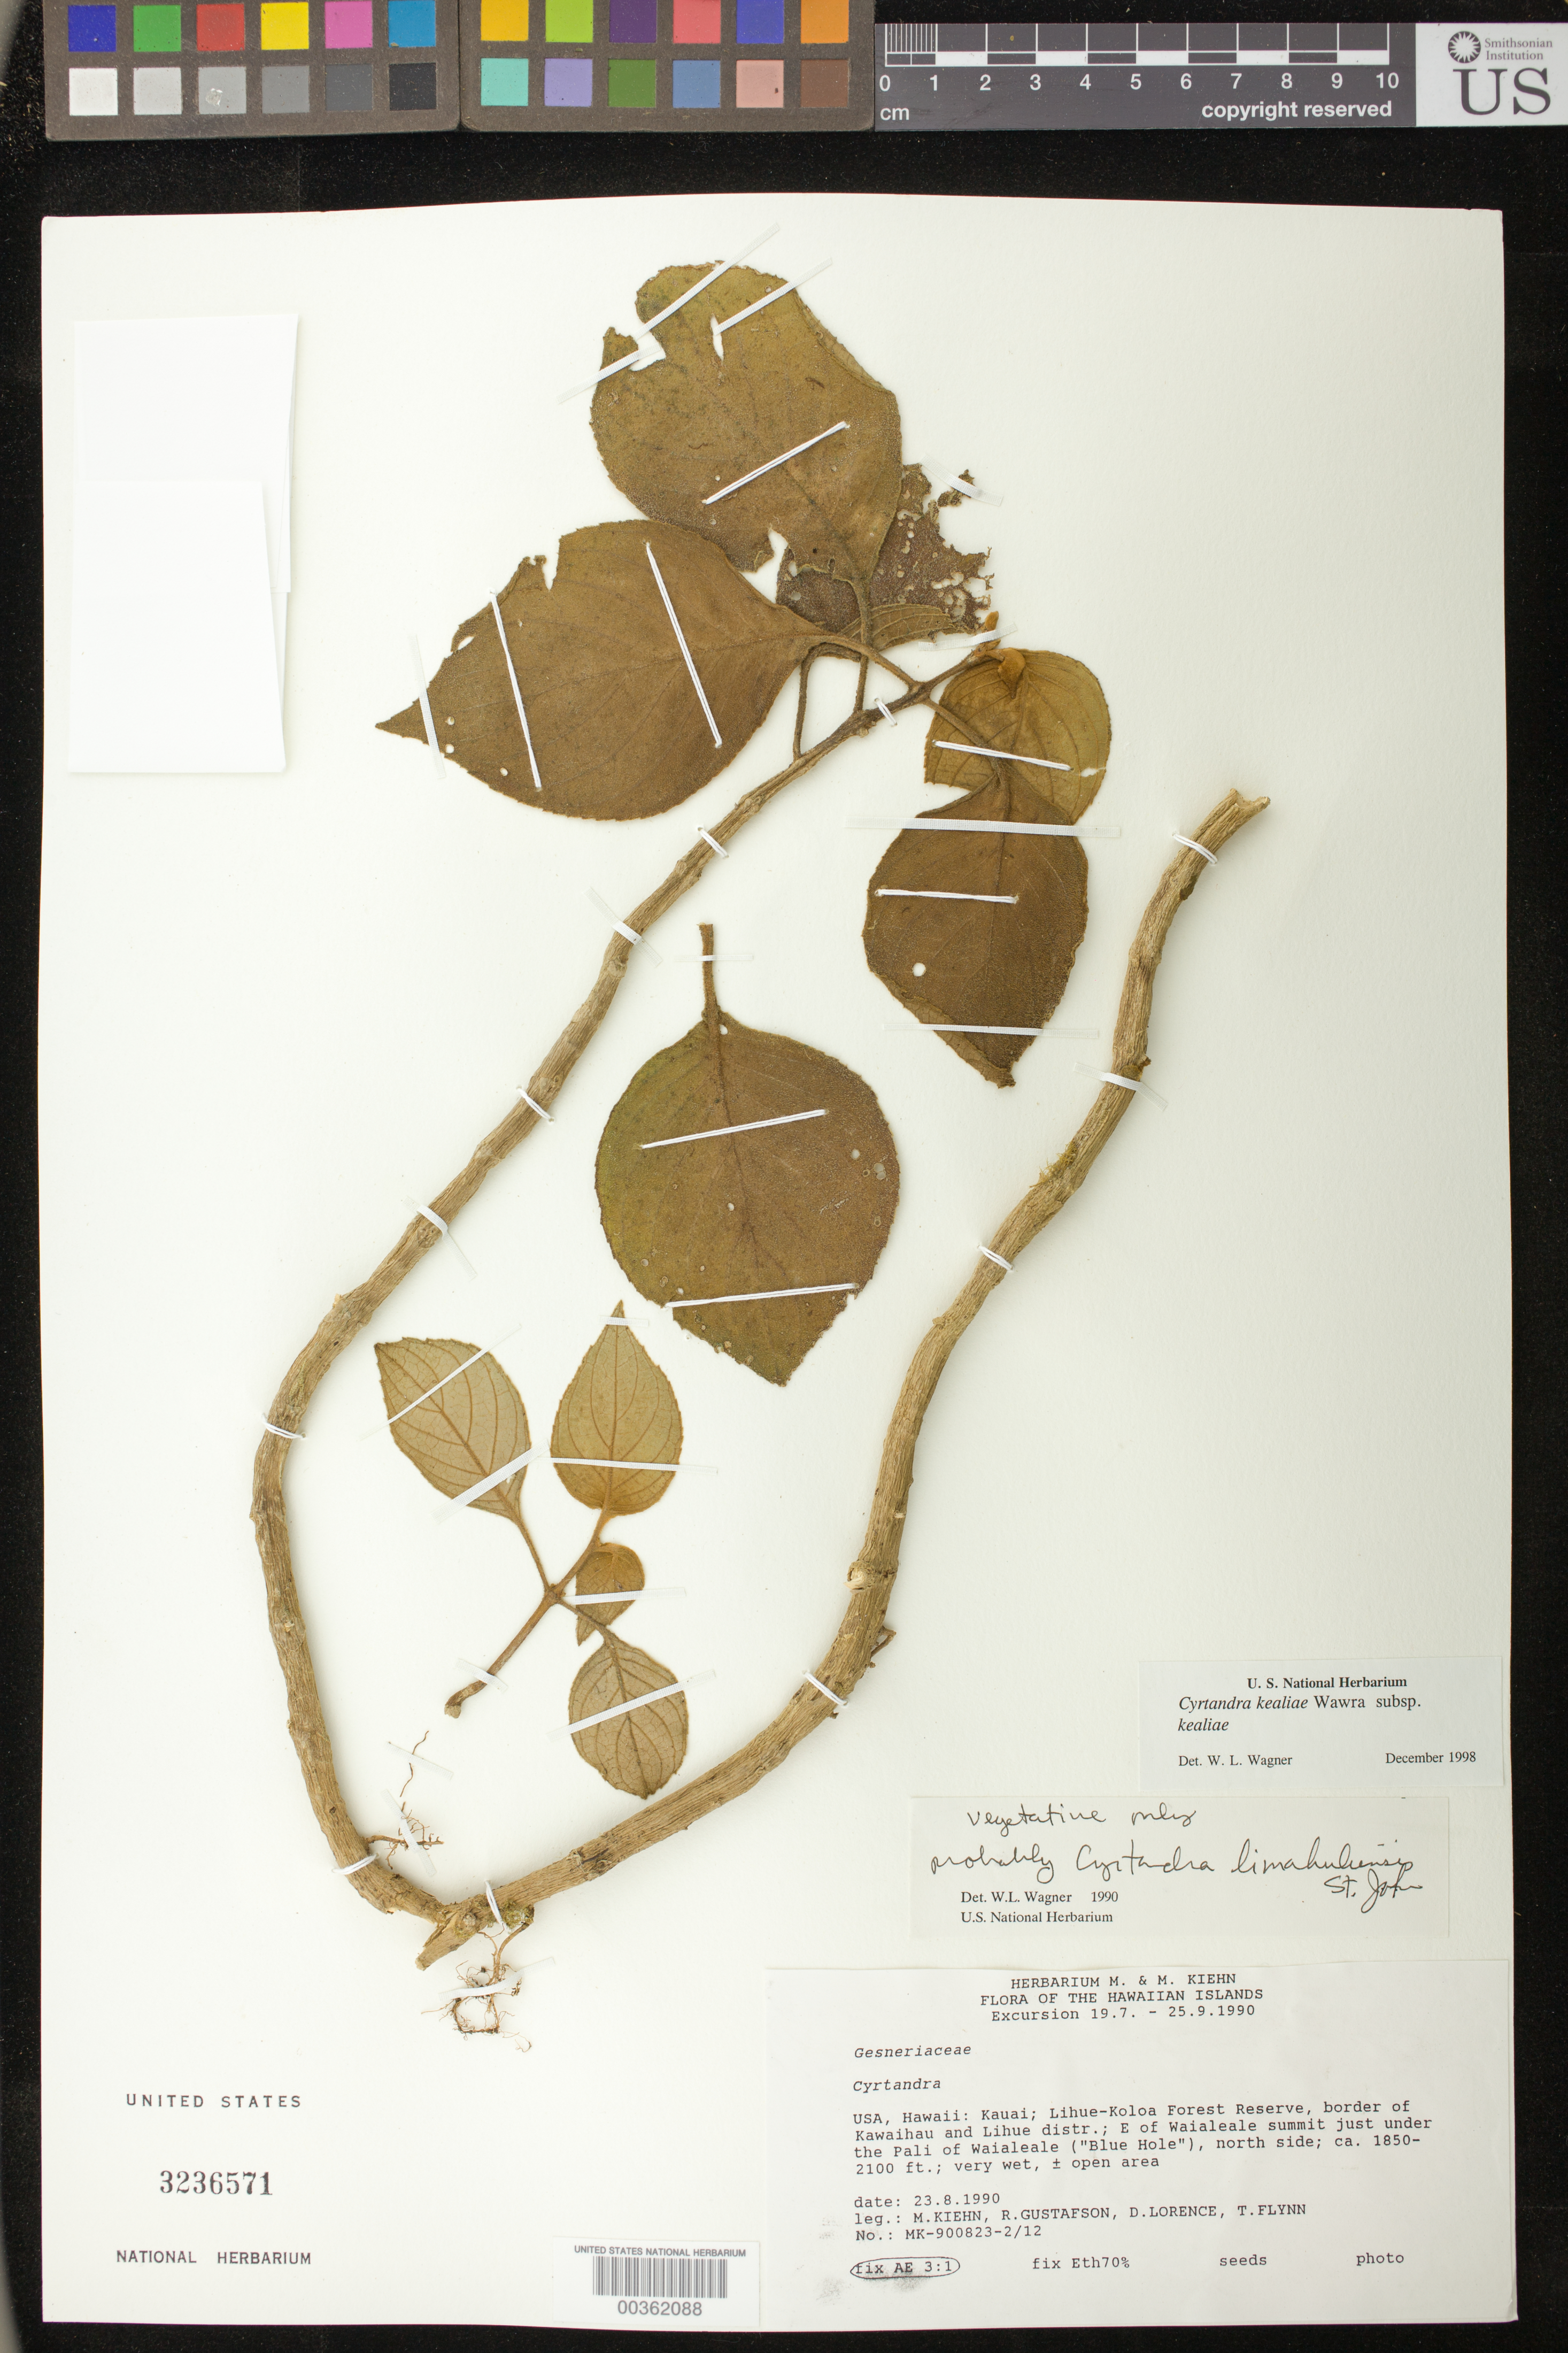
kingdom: Plantae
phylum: Tracheophyta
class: Magnoliopsida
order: Lamiales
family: Gesneriaceae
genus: Cyrtandra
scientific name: Cyrtandra kealiae subsp. kealiae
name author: Wawra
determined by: Wagner, W. L., (BOT), Smithsonian Institution - National Museum of Natural History (UNITED STATES)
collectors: M. Kiehn, R. Gustafson, D. Lorence & T. W. Flynn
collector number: MK-900823-2/12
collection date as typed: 23 Aug 1990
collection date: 1990-08-23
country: United States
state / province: Hawaii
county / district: Kauai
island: Kaua'i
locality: Lihue-Koloa Forest Reserve, border of Kawaihau and Lihue distr.; E of Waialeale summit just under the Pali of Waialeale ("Blue Hole"), north side.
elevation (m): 564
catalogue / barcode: US 3236571